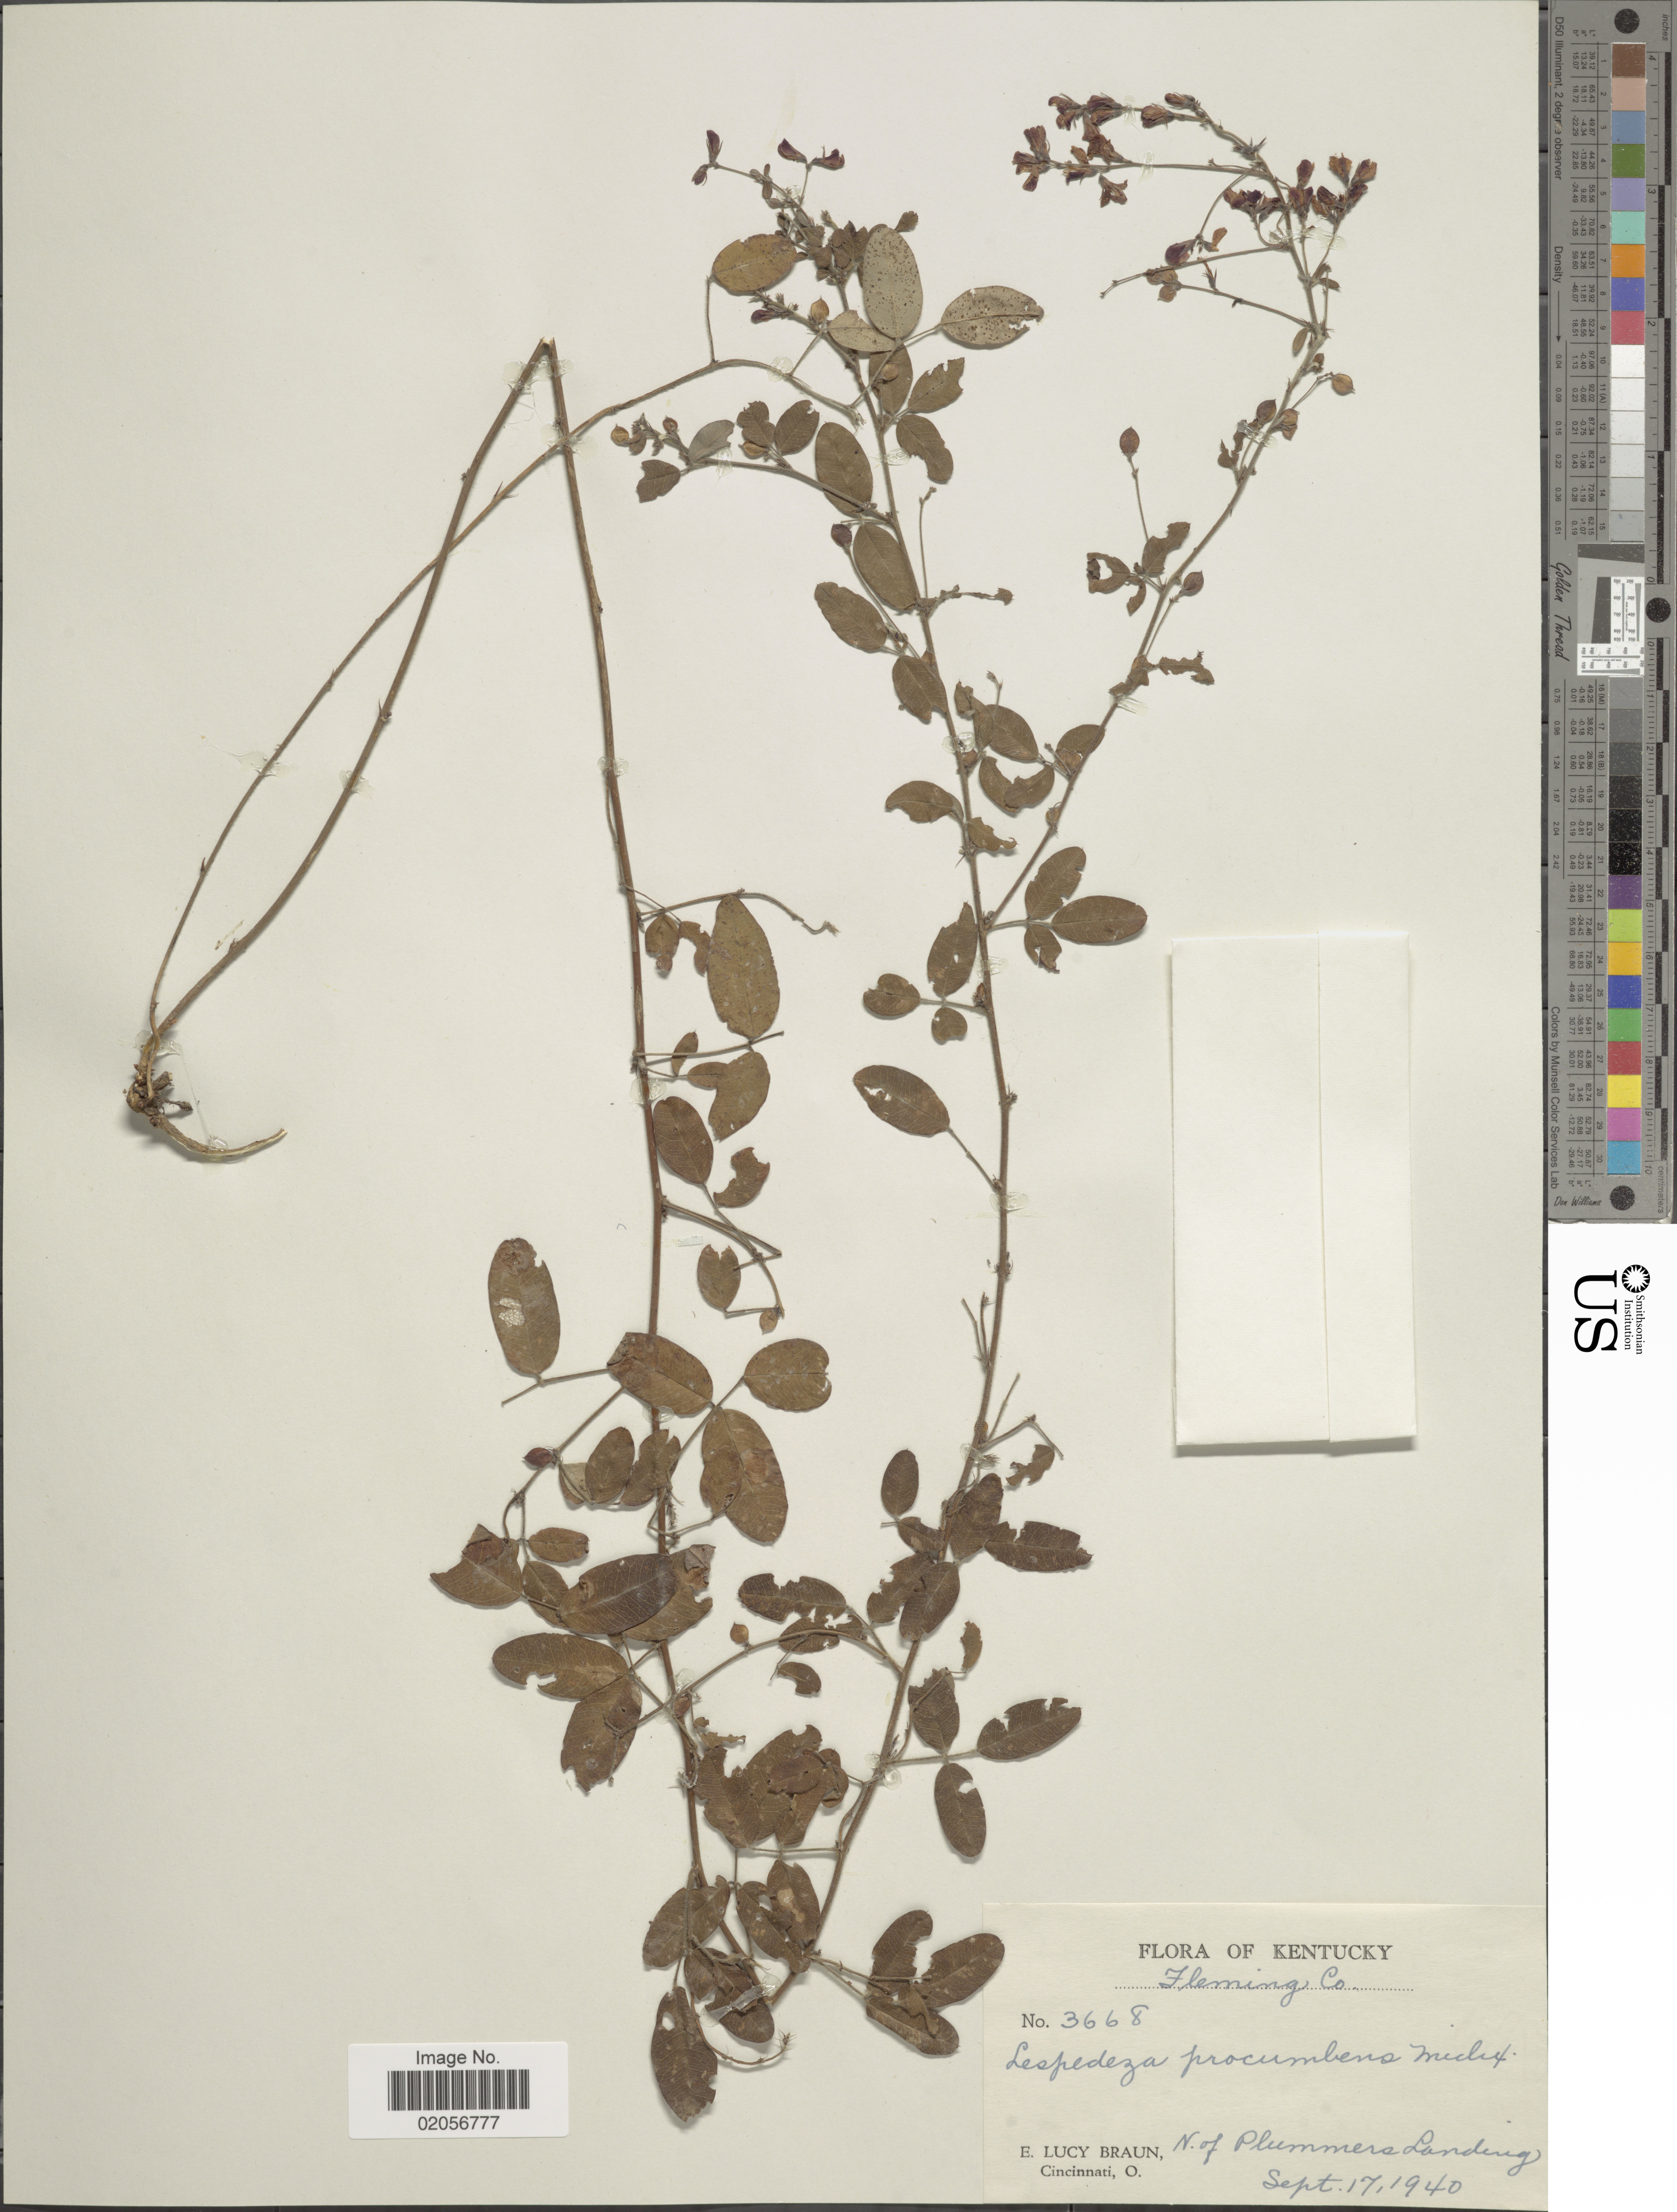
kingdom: Plantae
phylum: Tracheophyta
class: Magnoliopsida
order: Fabales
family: Fabaceae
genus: Lespedeza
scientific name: Lespedeza procumbens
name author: Michx.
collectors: E. L. Braun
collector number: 3668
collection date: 1940-09-17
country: United States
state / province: Kentucky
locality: Fleming Co, N of Plummers Landing